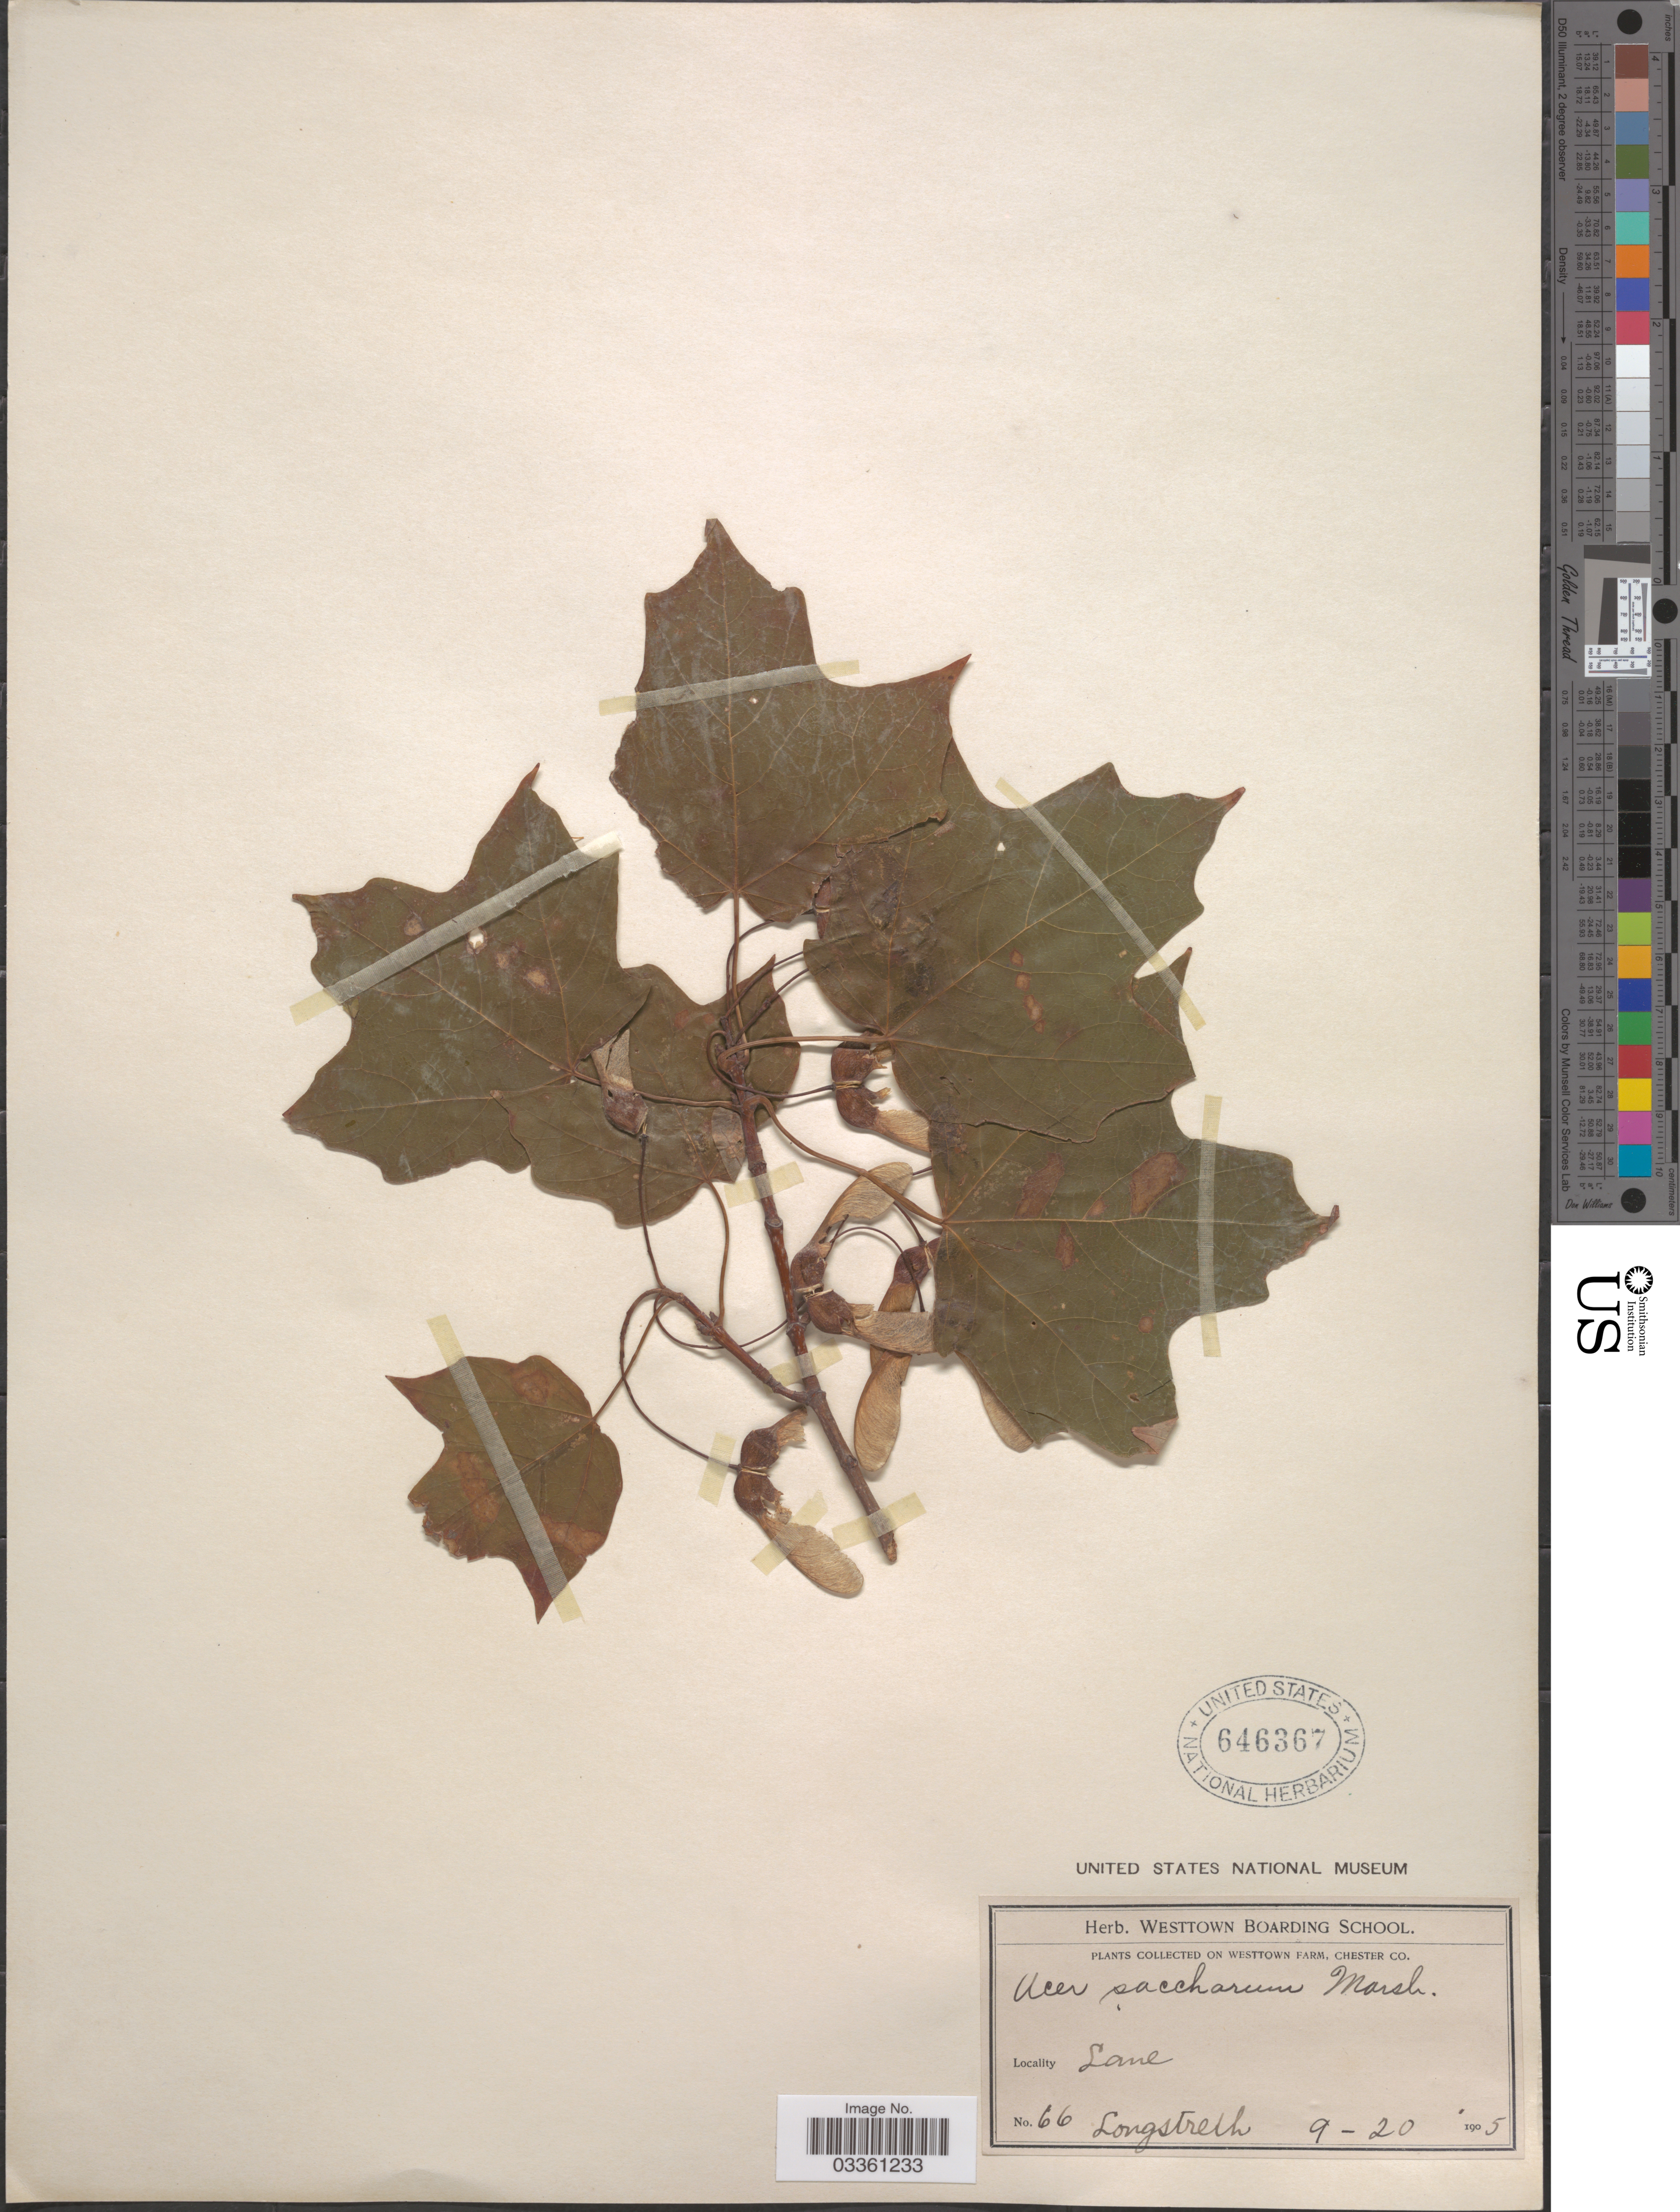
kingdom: Plantae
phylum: Tracheophyta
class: Magnoliopsida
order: Sapindales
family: Sapindaceae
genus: Acer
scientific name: Acer saccharum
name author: Marshall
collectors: -. Longstreth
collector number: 66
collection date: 1905-09-20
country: United States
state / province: Pennsylvania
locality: On Westtown Farm, Chester Co. Lane.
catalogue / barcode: US 646367